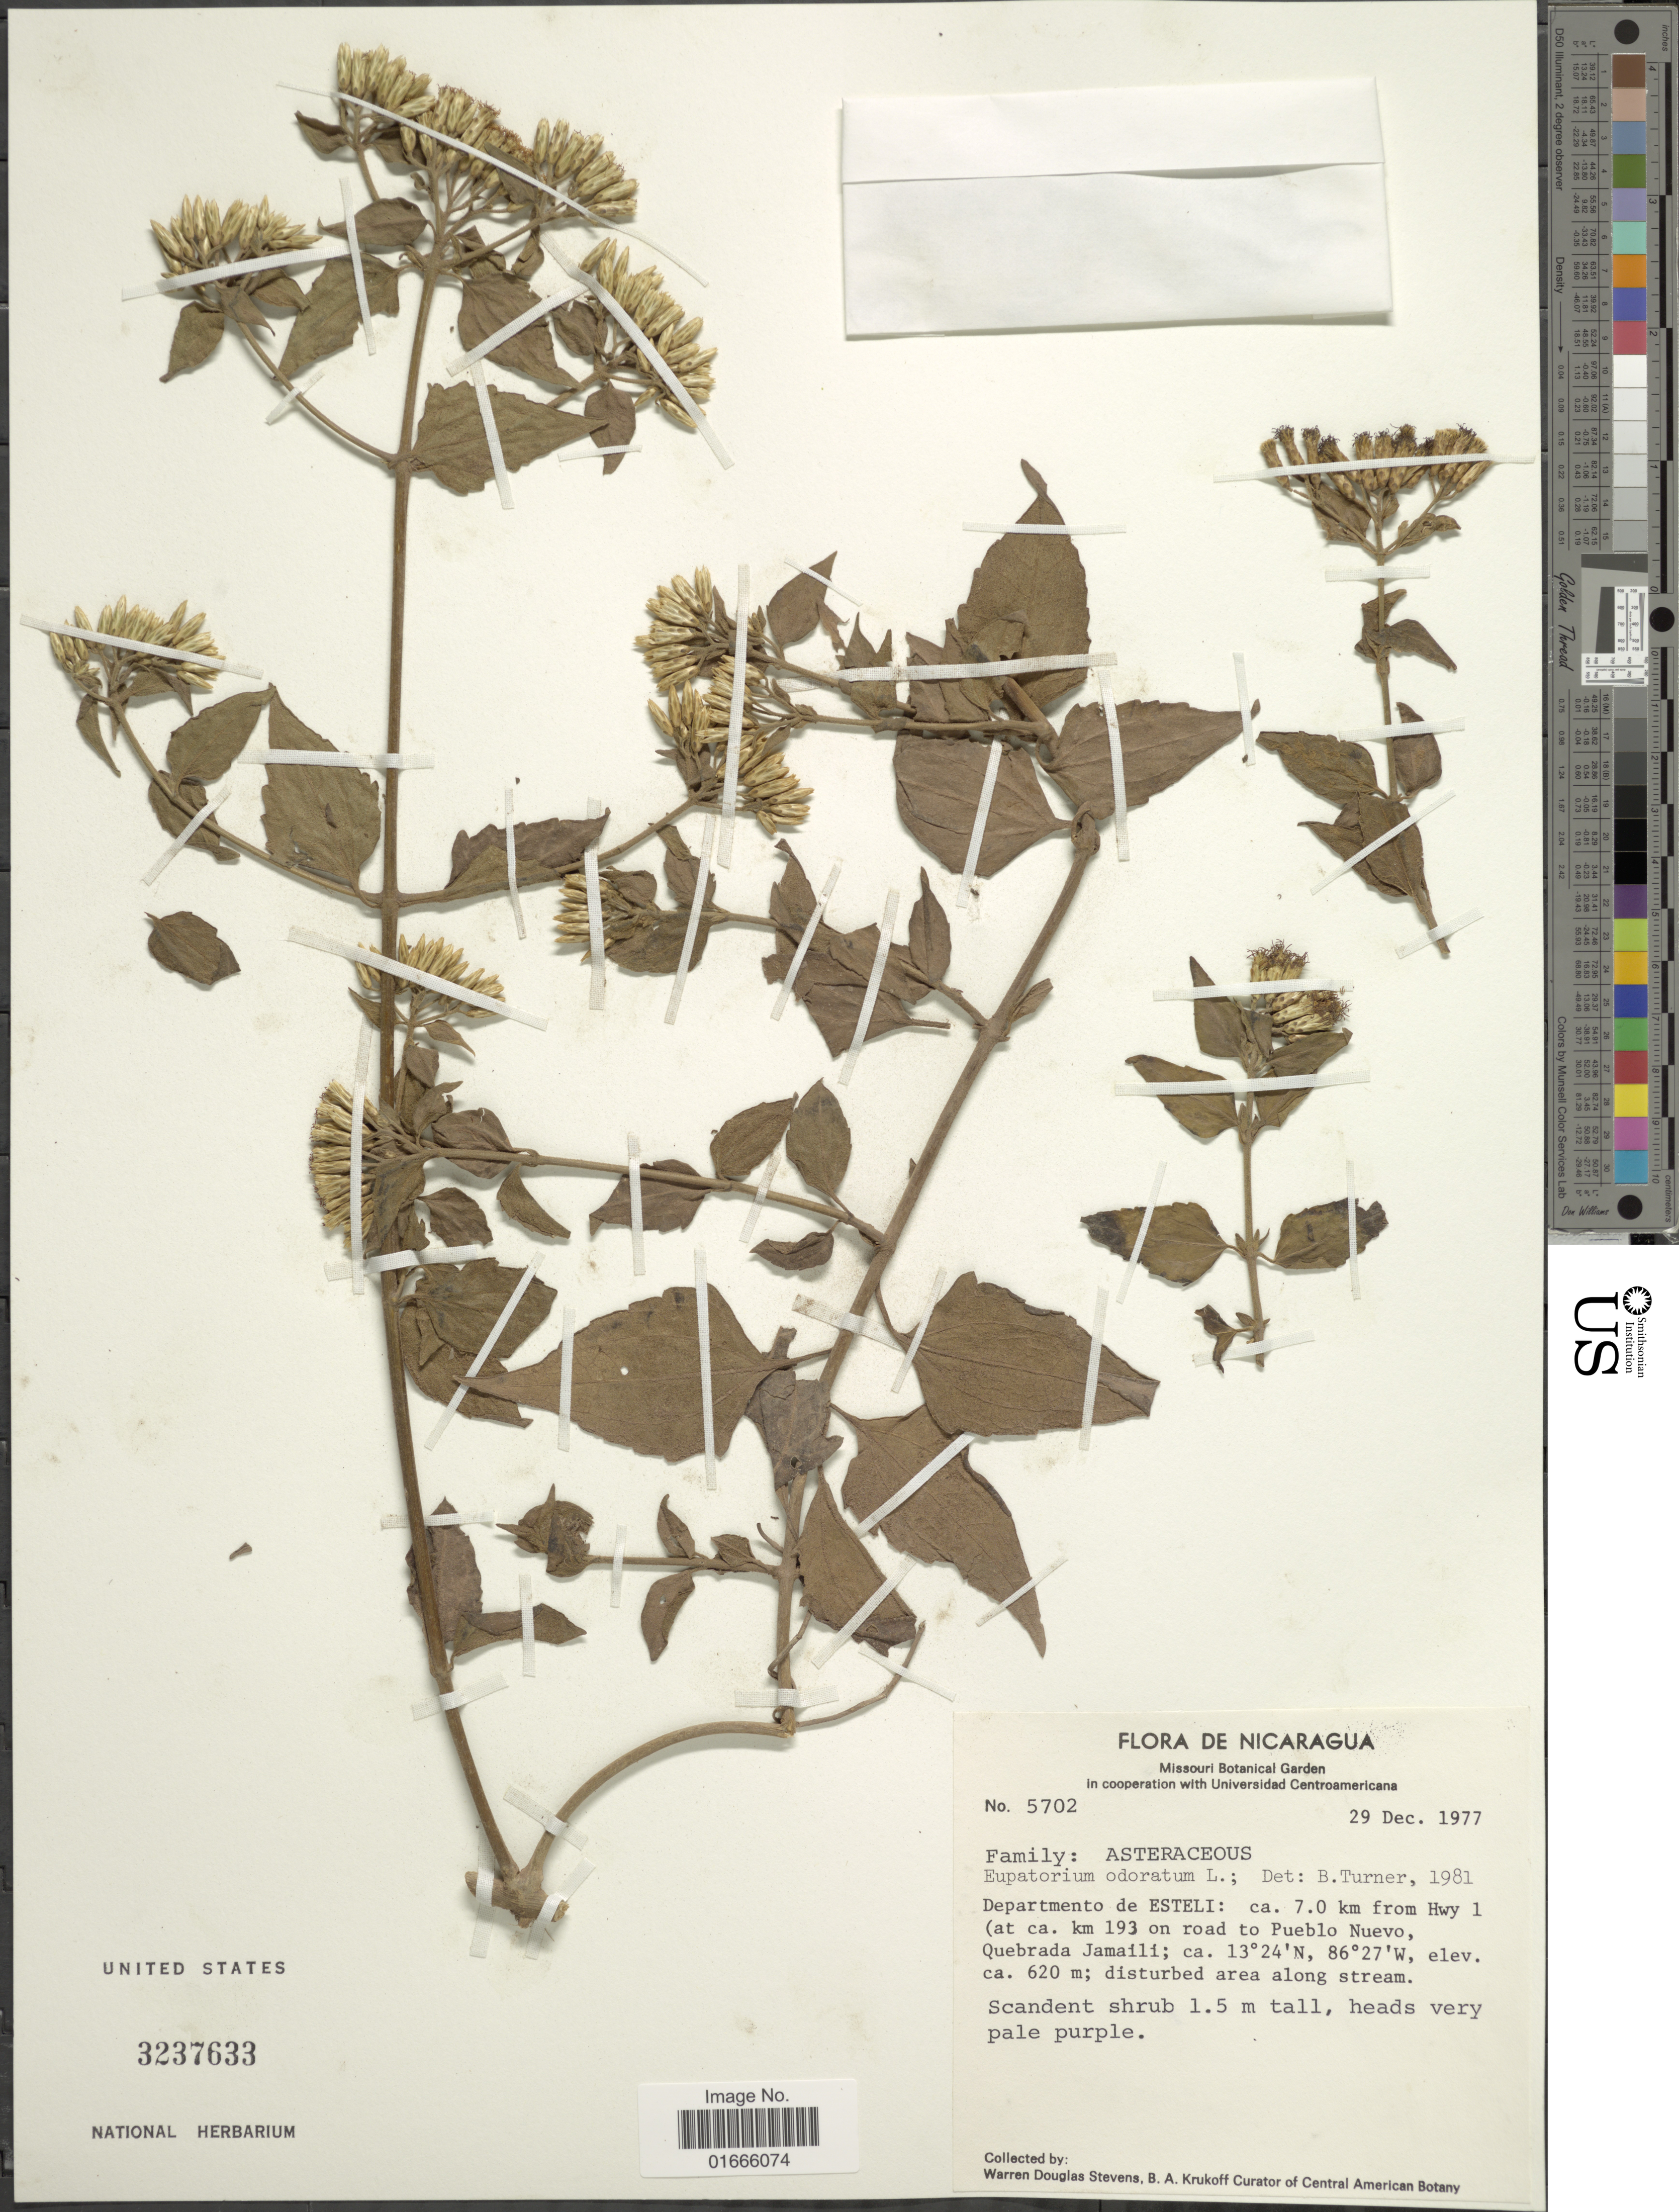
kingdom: Plantae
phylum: Tracheophyta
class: Magnoliopsida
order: Asterales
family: Asteraceae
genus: Chromolaena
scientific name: Chromolaena odorata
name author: (L.) R.M. King & H. Rob.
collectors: W. D. Stevens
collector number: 5702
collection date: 1977-12-29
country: Nicaragua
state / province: Esteli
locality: Departmento de Esteli: ca. 7.0 km from Hwy 1 (at ca. km 193 on road to Pueblo Nuevo, Quebrada Jamaili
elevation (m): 620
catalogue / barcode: US 3237633